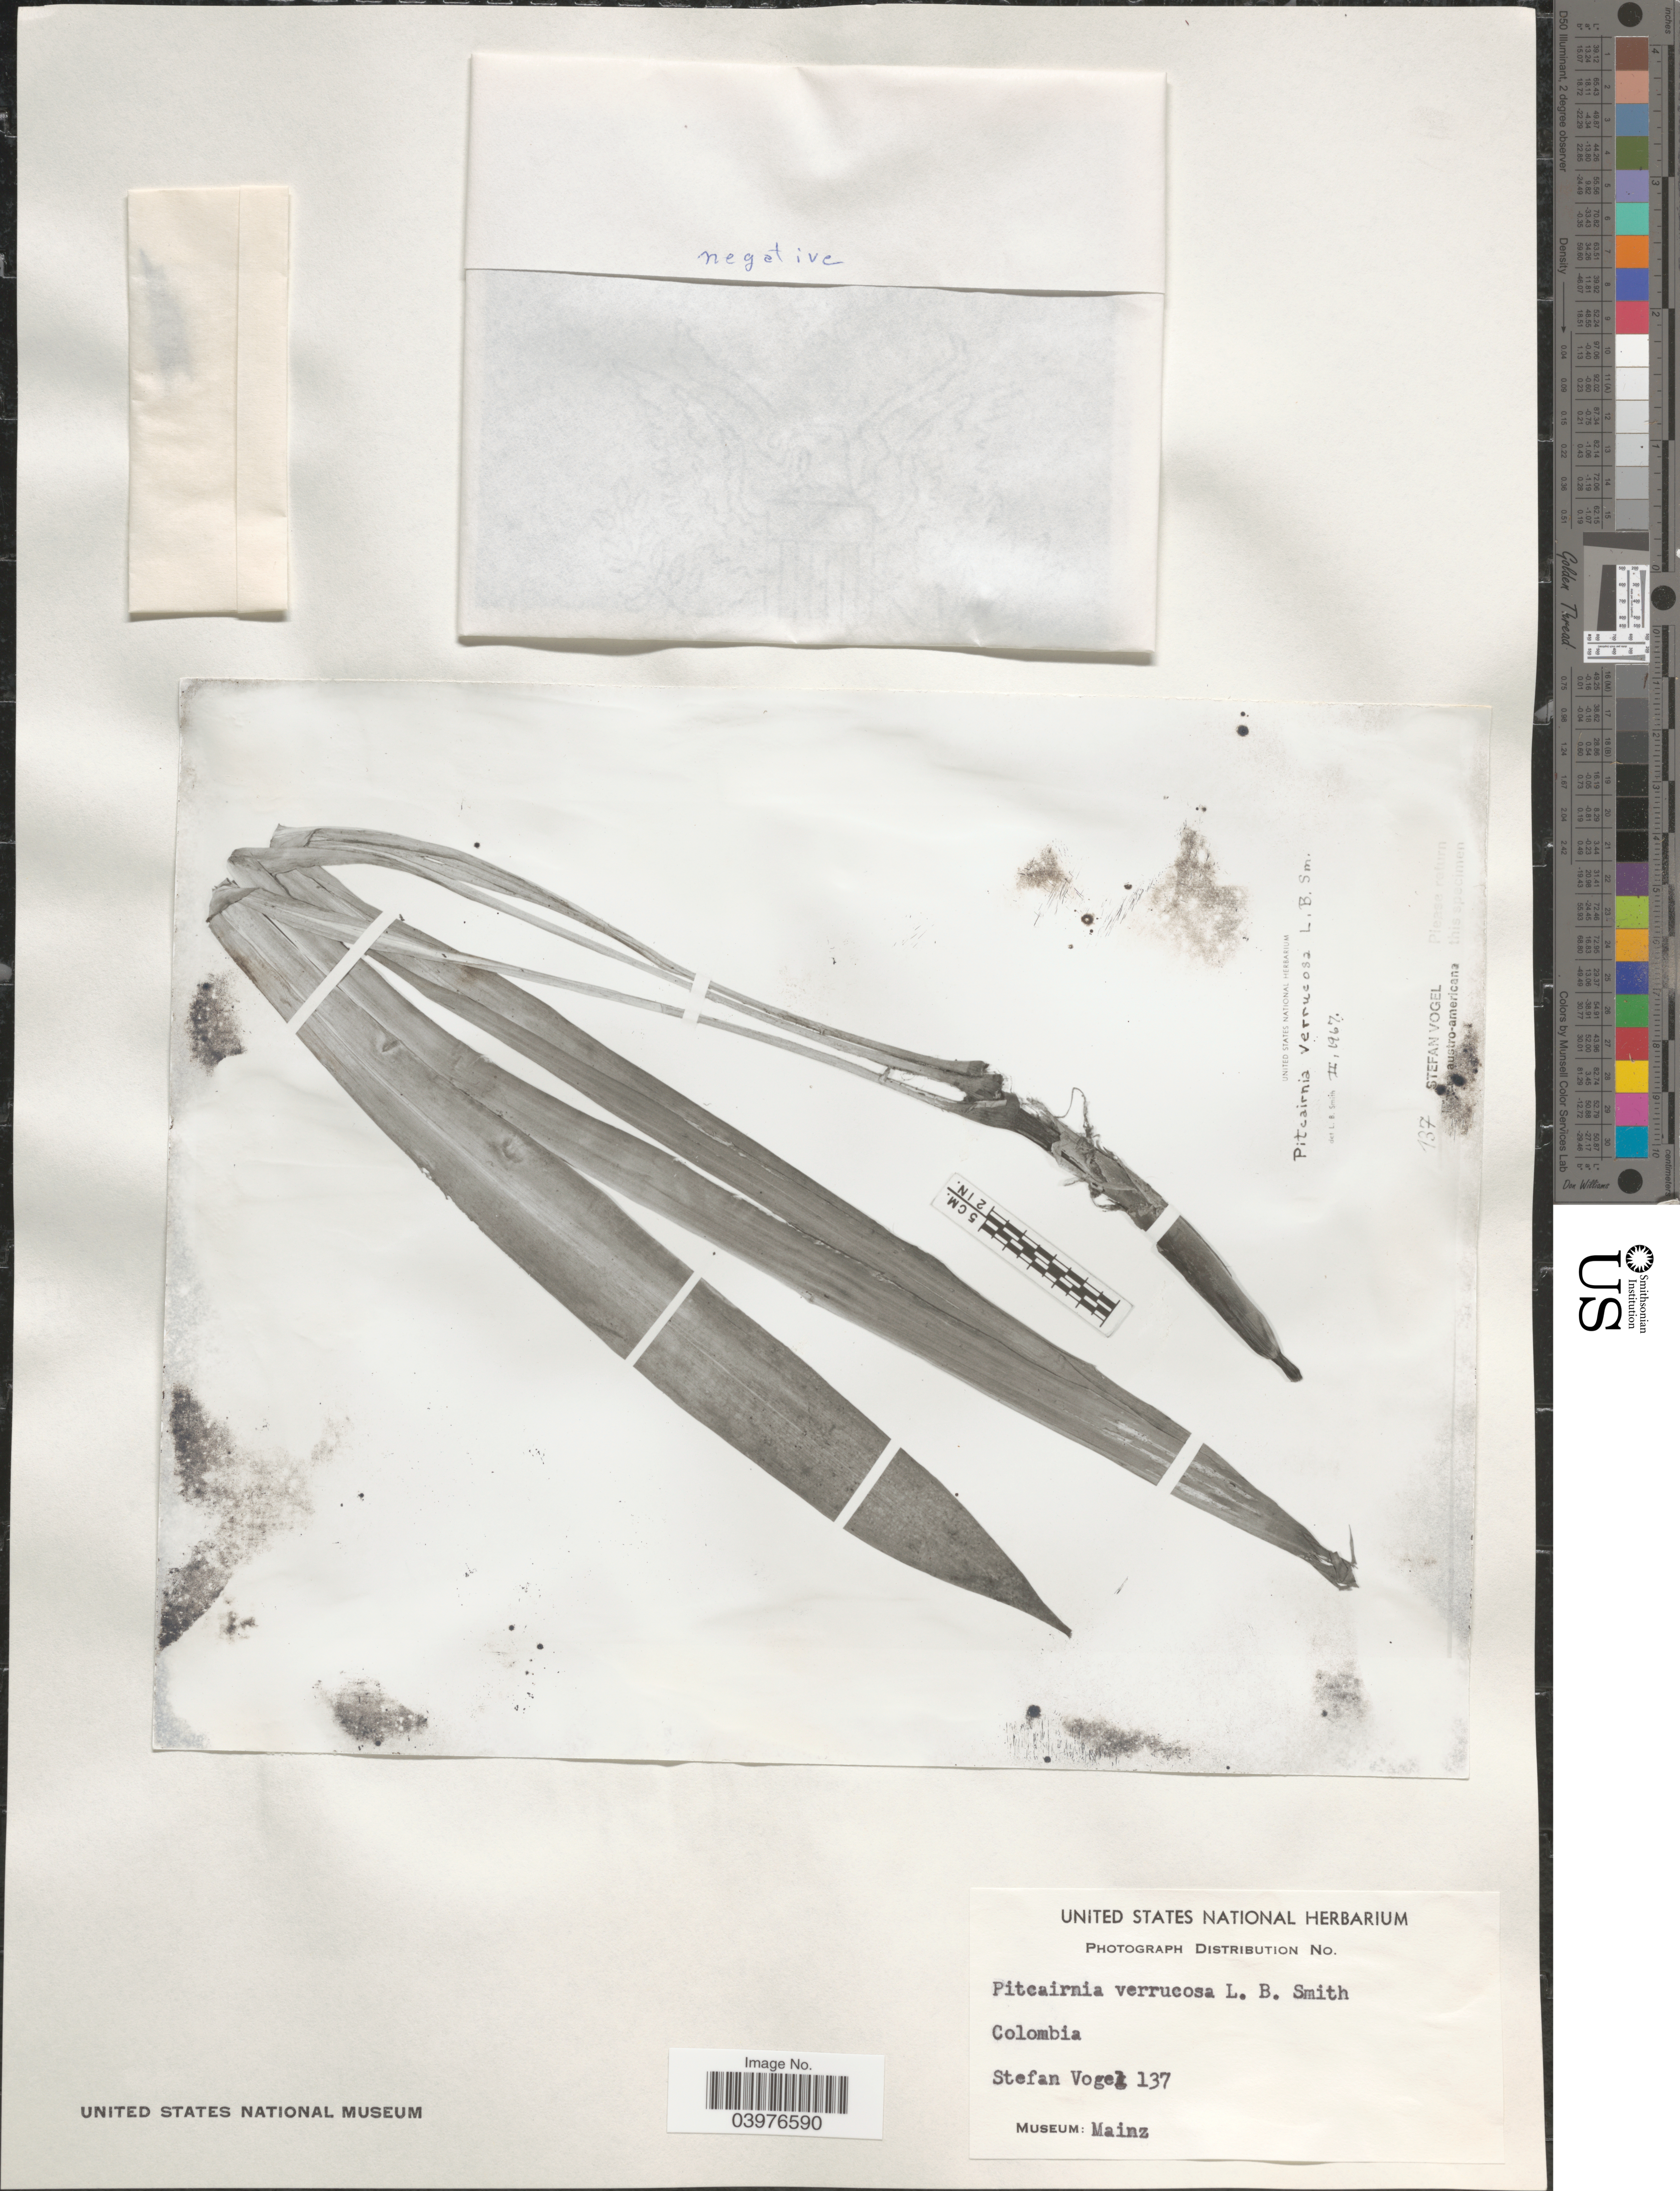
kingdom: Plantae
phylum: Tracheophyta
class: Liliopsida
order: Poales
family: Bromeliaceae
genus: Pitcairnia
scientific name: Pitcairnia verrucosa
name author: L.B. Sm.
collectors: S. Vogel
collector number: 137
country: Colombia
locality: Itinera austro-americana.